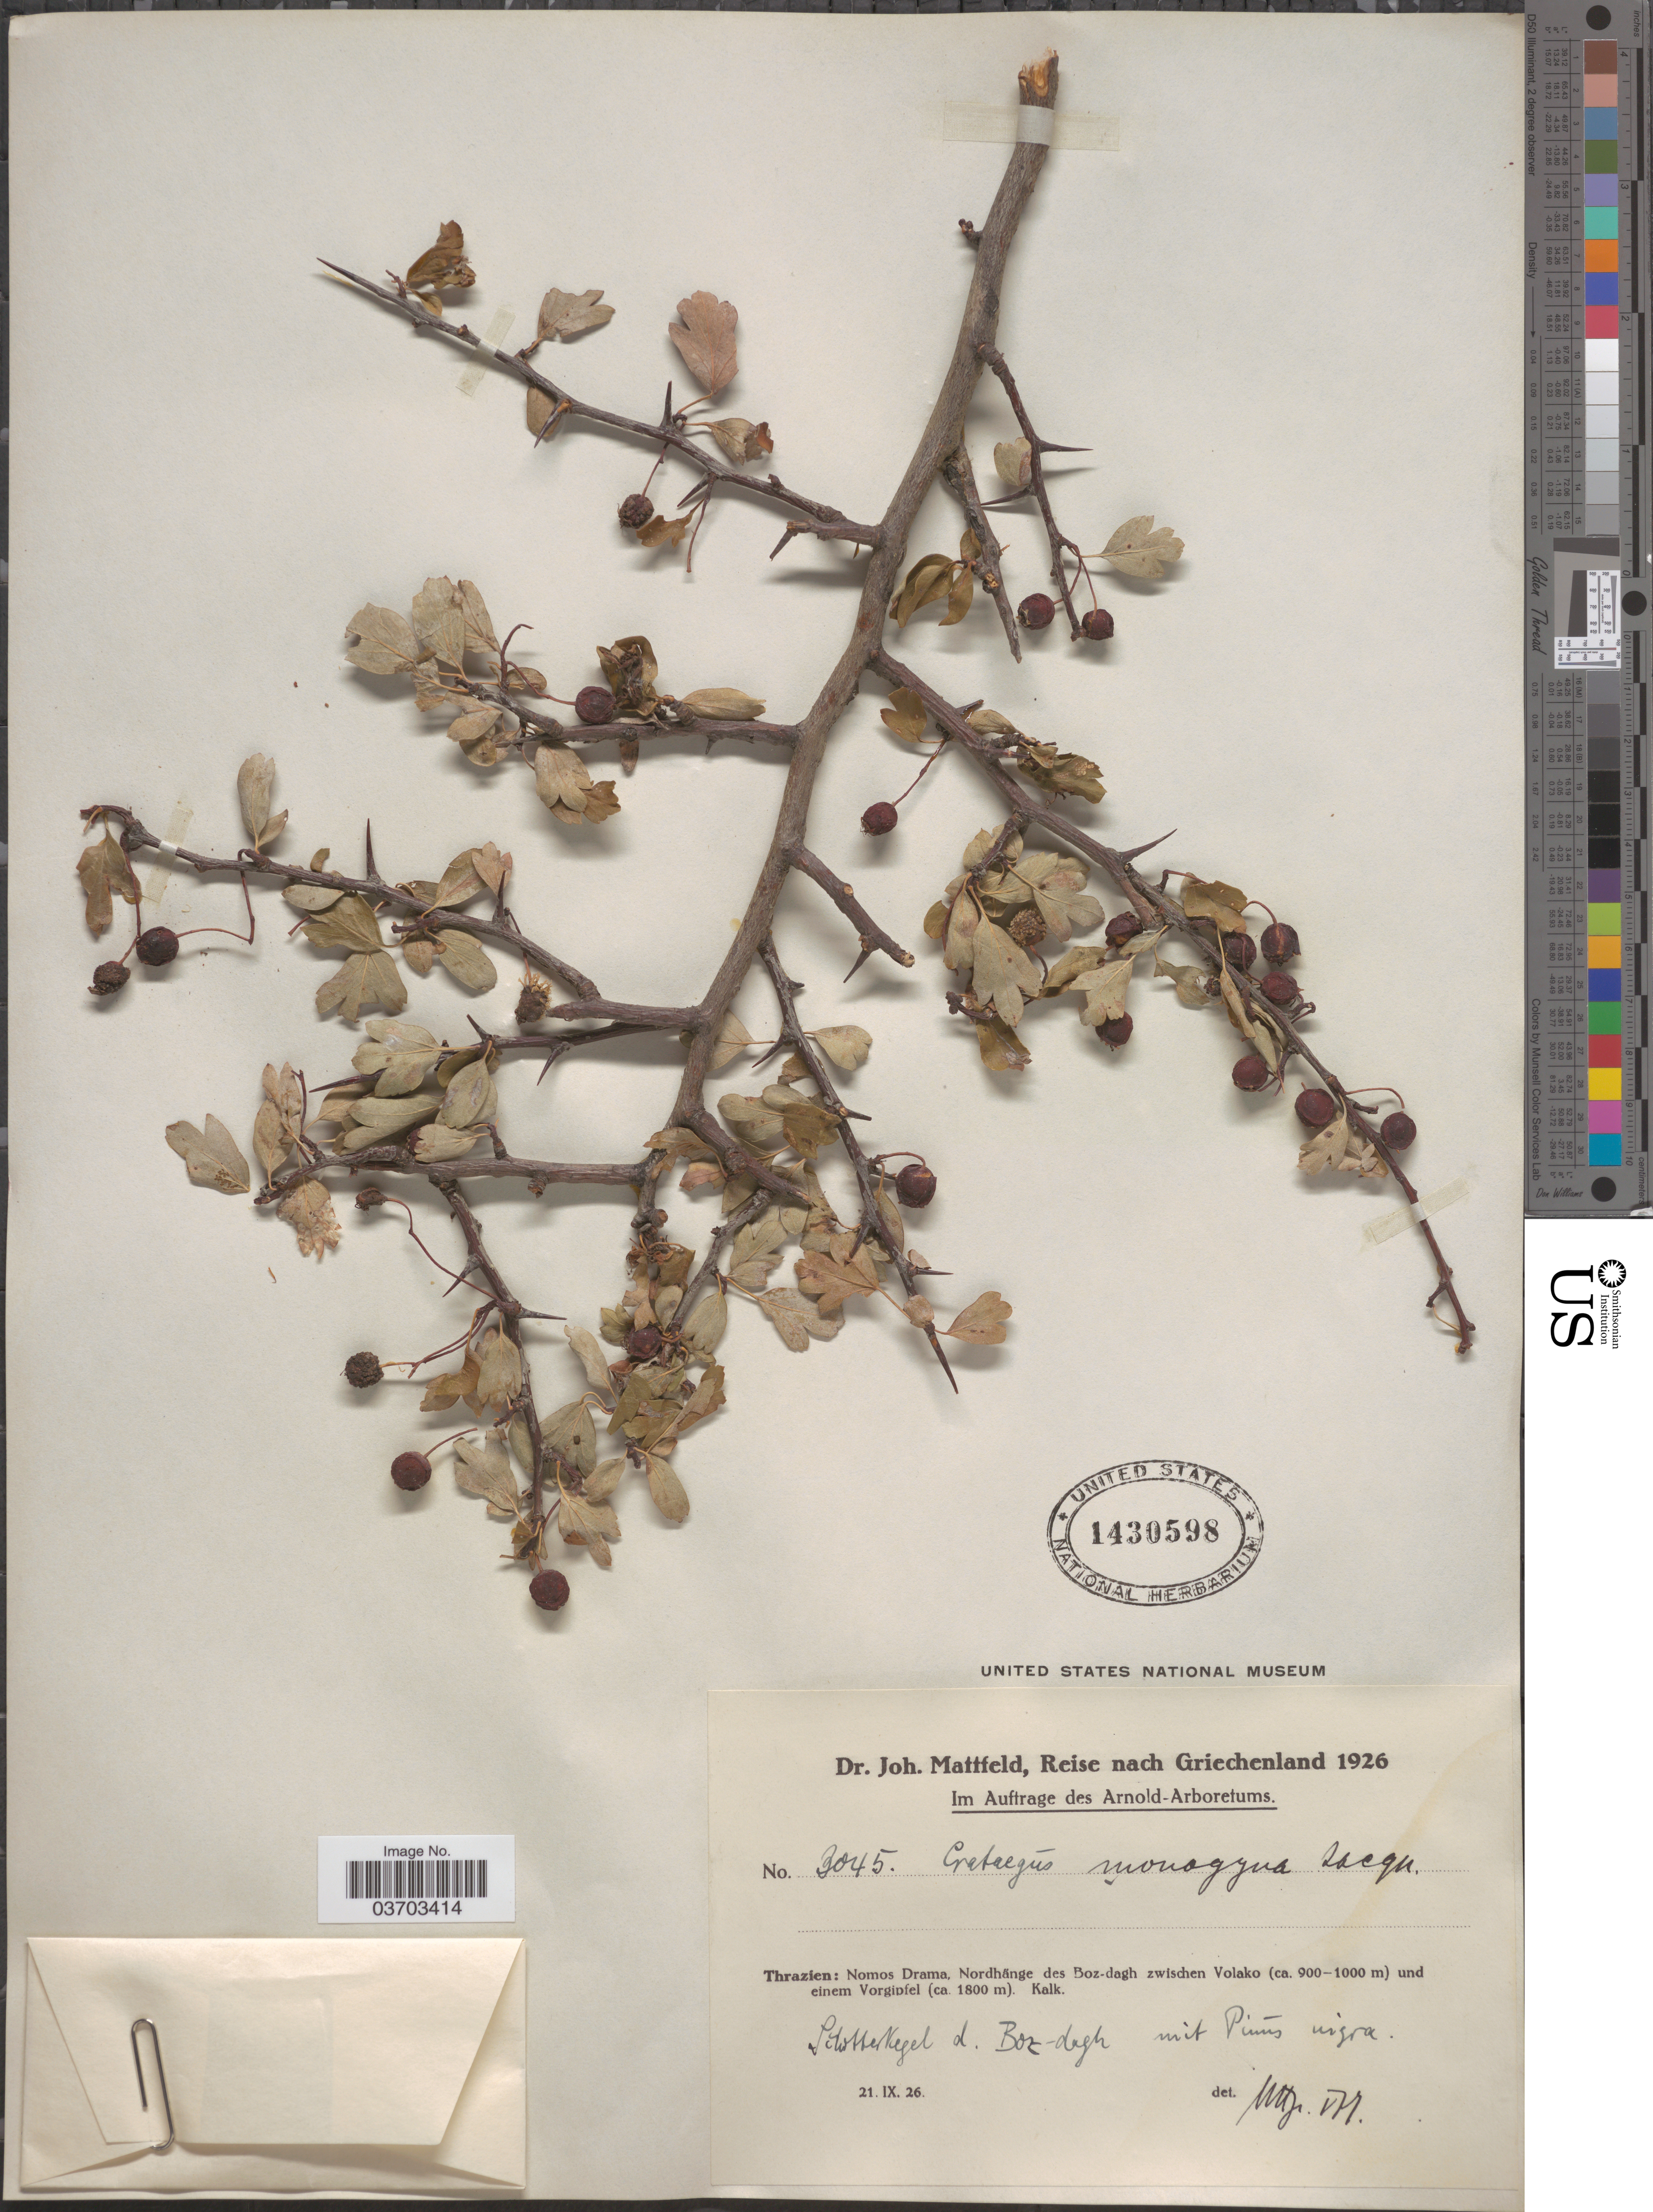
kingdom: Plantae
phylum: Tracheophyta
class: Magnoliopsida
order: Rosales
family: Rosaceae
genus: Crataegus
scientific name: Crataegus monogyna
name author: Lindin.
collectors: J. Mattfeld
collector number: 3045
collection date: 1926-09-21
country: Greece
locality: Griechenland. Thrazien: Nomos Drama, Nordhänge des Boz-dagh zwischen Volako und einem Vorgipfel. Schotterkegel d. Boz-dagh.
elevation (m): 900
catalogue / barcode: US 1430598